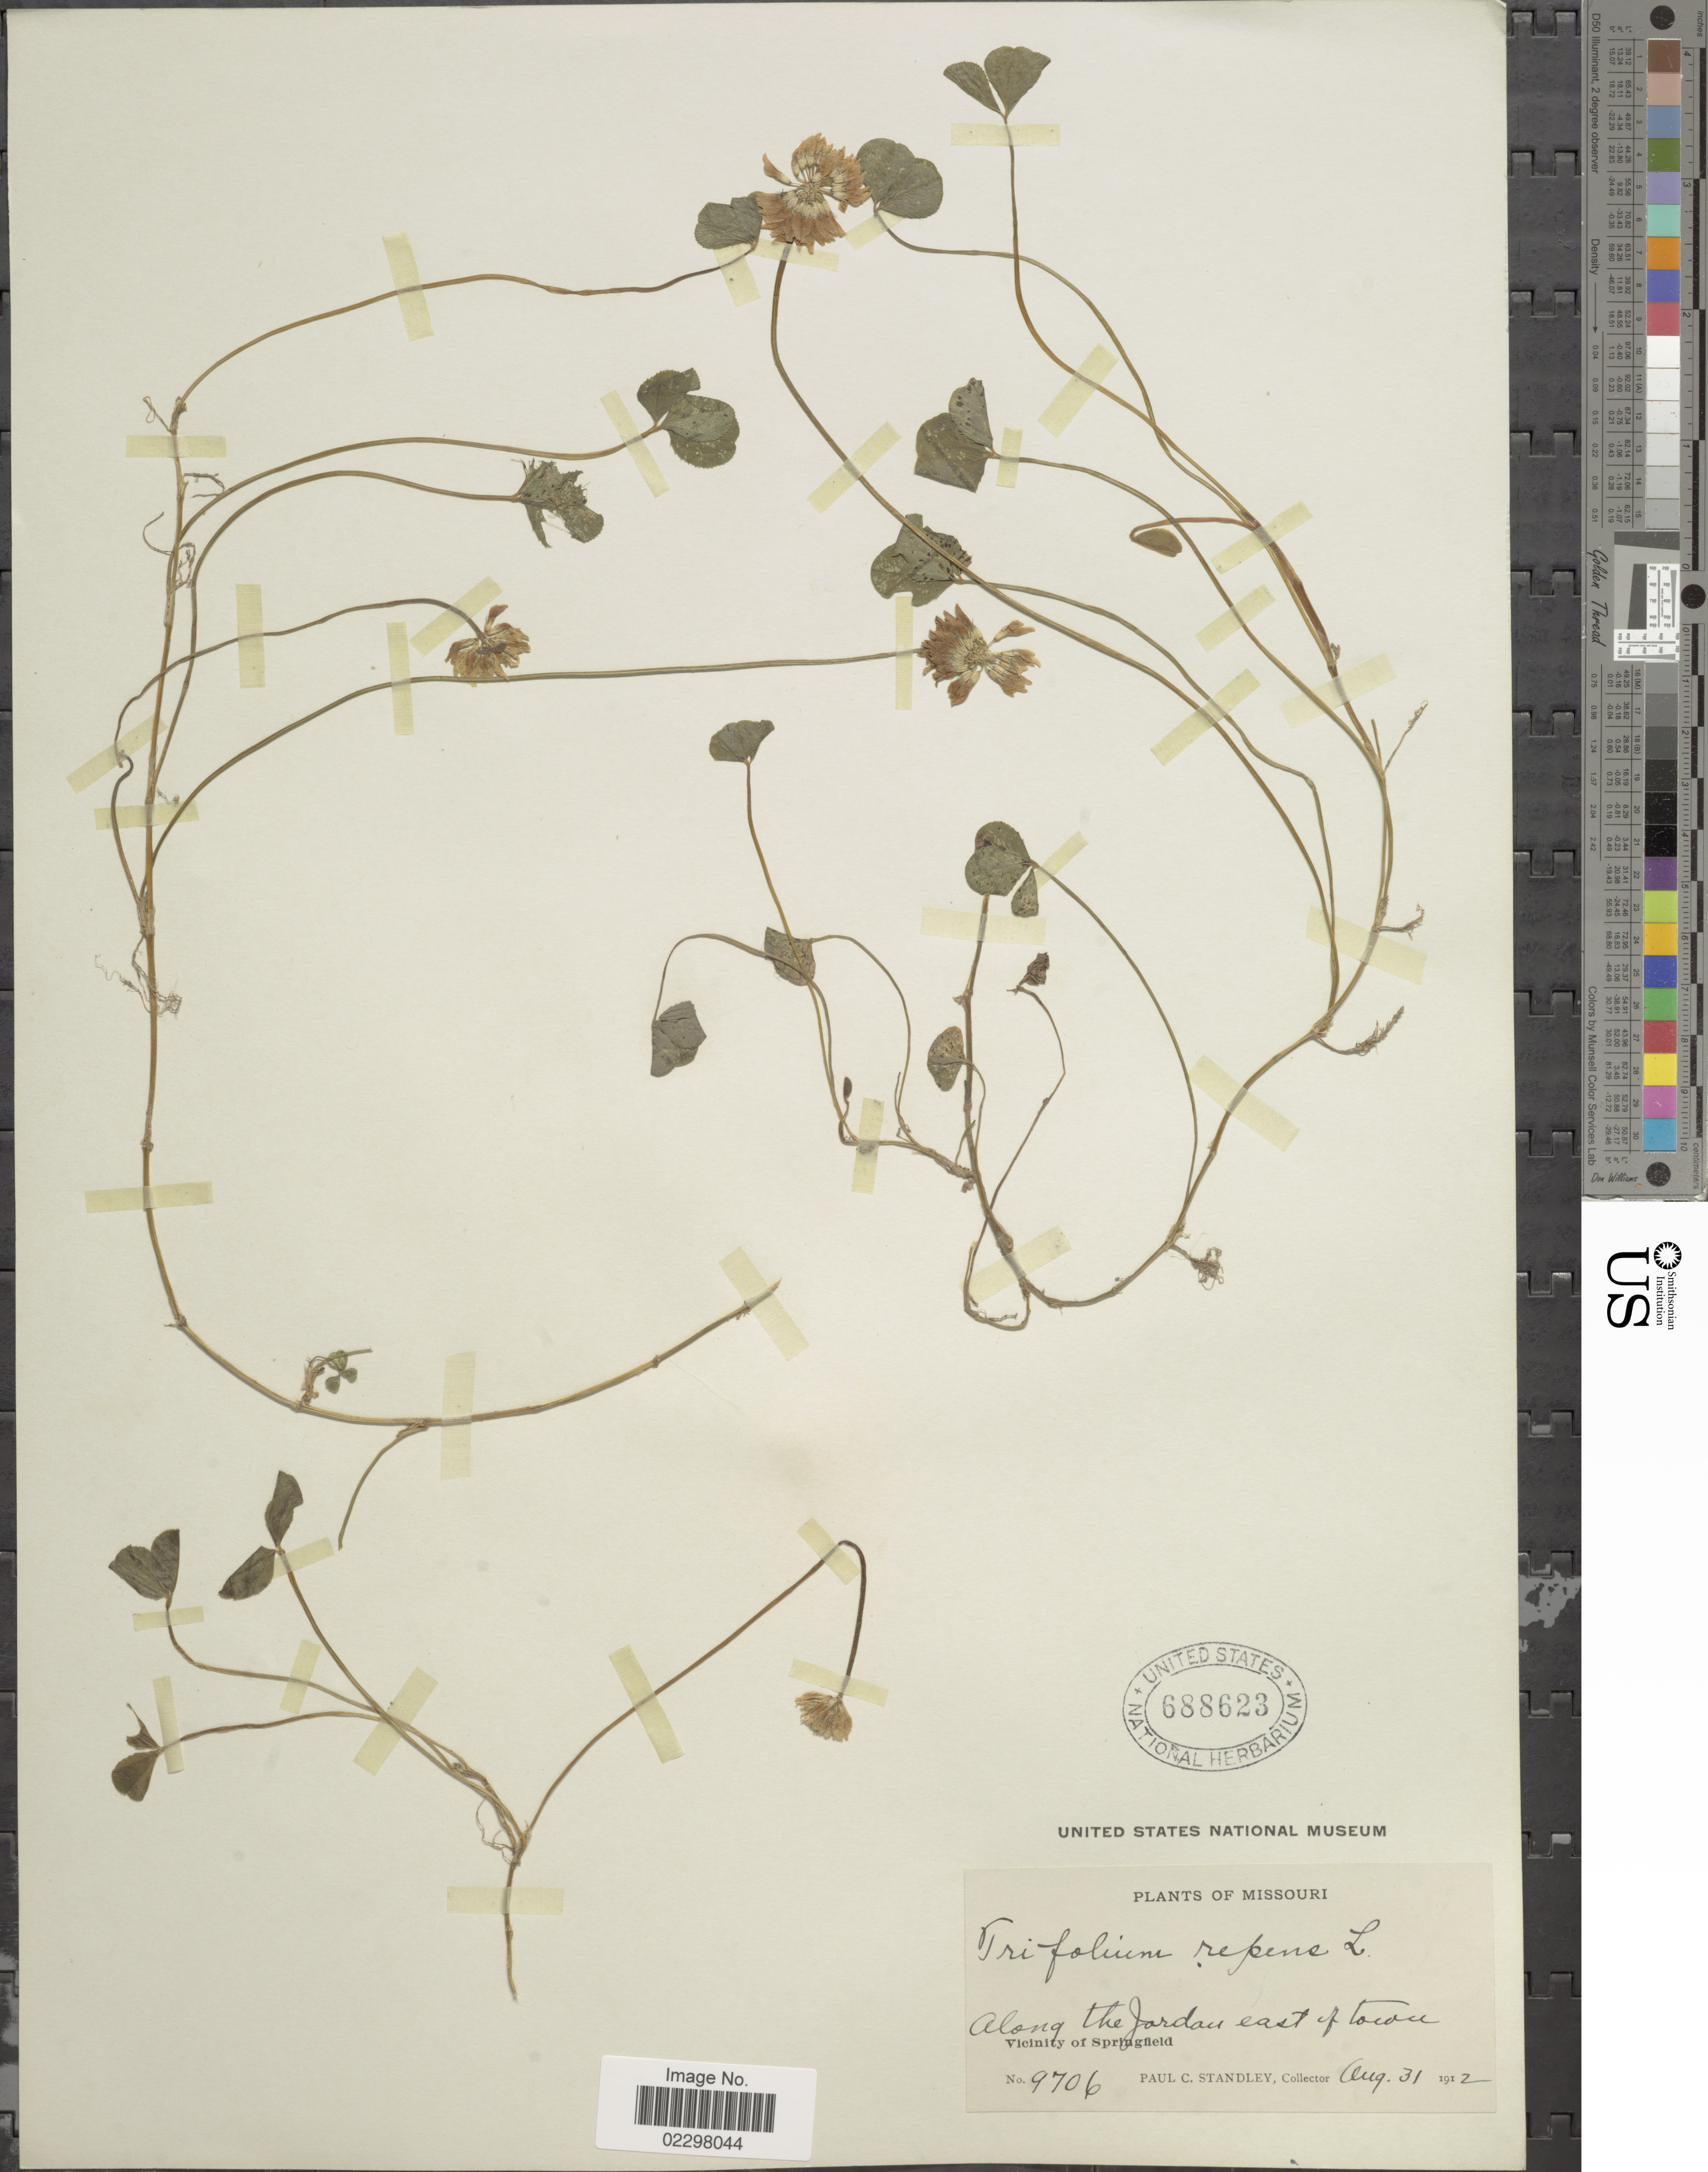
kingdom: Plantae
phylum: Tracheophyta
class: Magnoliopsida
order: Fabales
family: Fabaceae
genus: Trifolium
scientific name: Trifolium repens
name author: L.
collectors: P. C. Standley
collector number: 9706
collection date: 1912-08-31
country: United States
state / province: Missouri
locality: Along the Jorden east of town, Vicinity of Springfield.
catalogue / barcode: US 688623